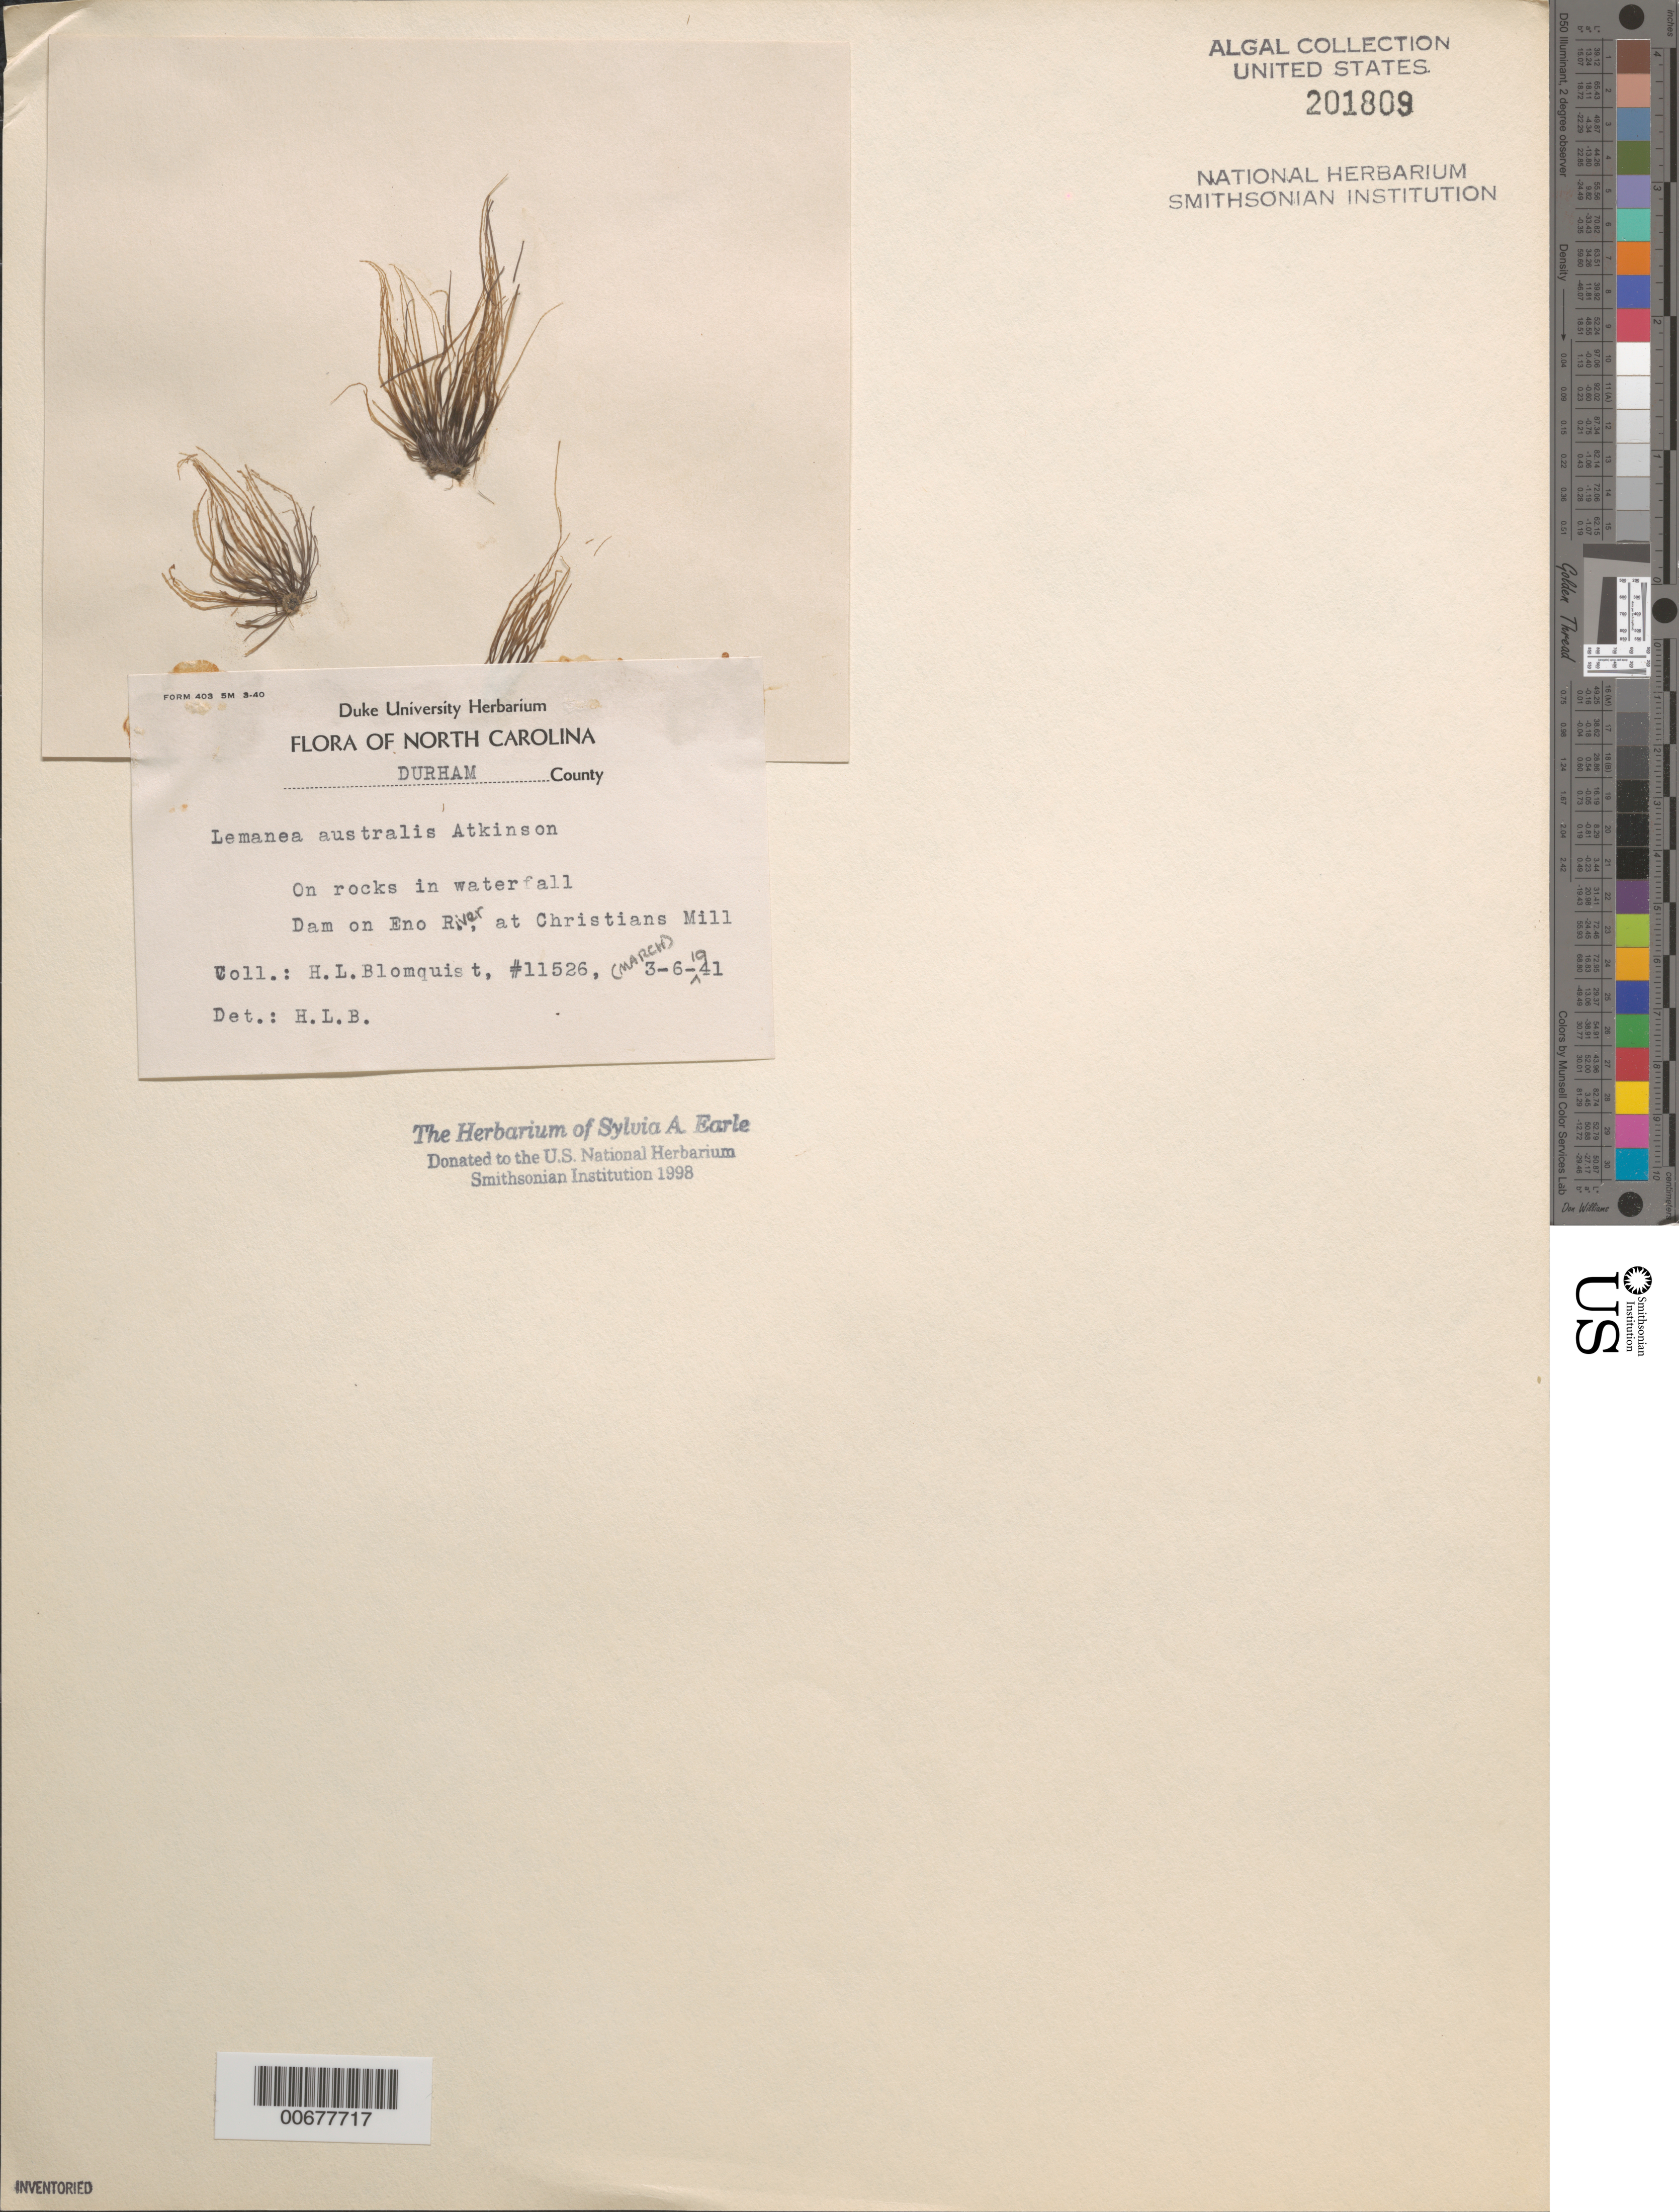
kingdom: Plantae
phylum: Rhodophyta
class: Florideophyceae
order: Batrachospermales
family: Lemaneaceae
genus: Lemanea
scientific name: Lemanea australis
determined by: Blomquist, H. L.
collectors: H. Blomquist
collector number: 11526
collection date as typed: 06 Mar 1941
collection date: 1941-03-06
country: United States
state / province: North Carolina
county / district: Durham County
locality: Christians Mill, dam on Eno River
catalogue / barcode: US 201809